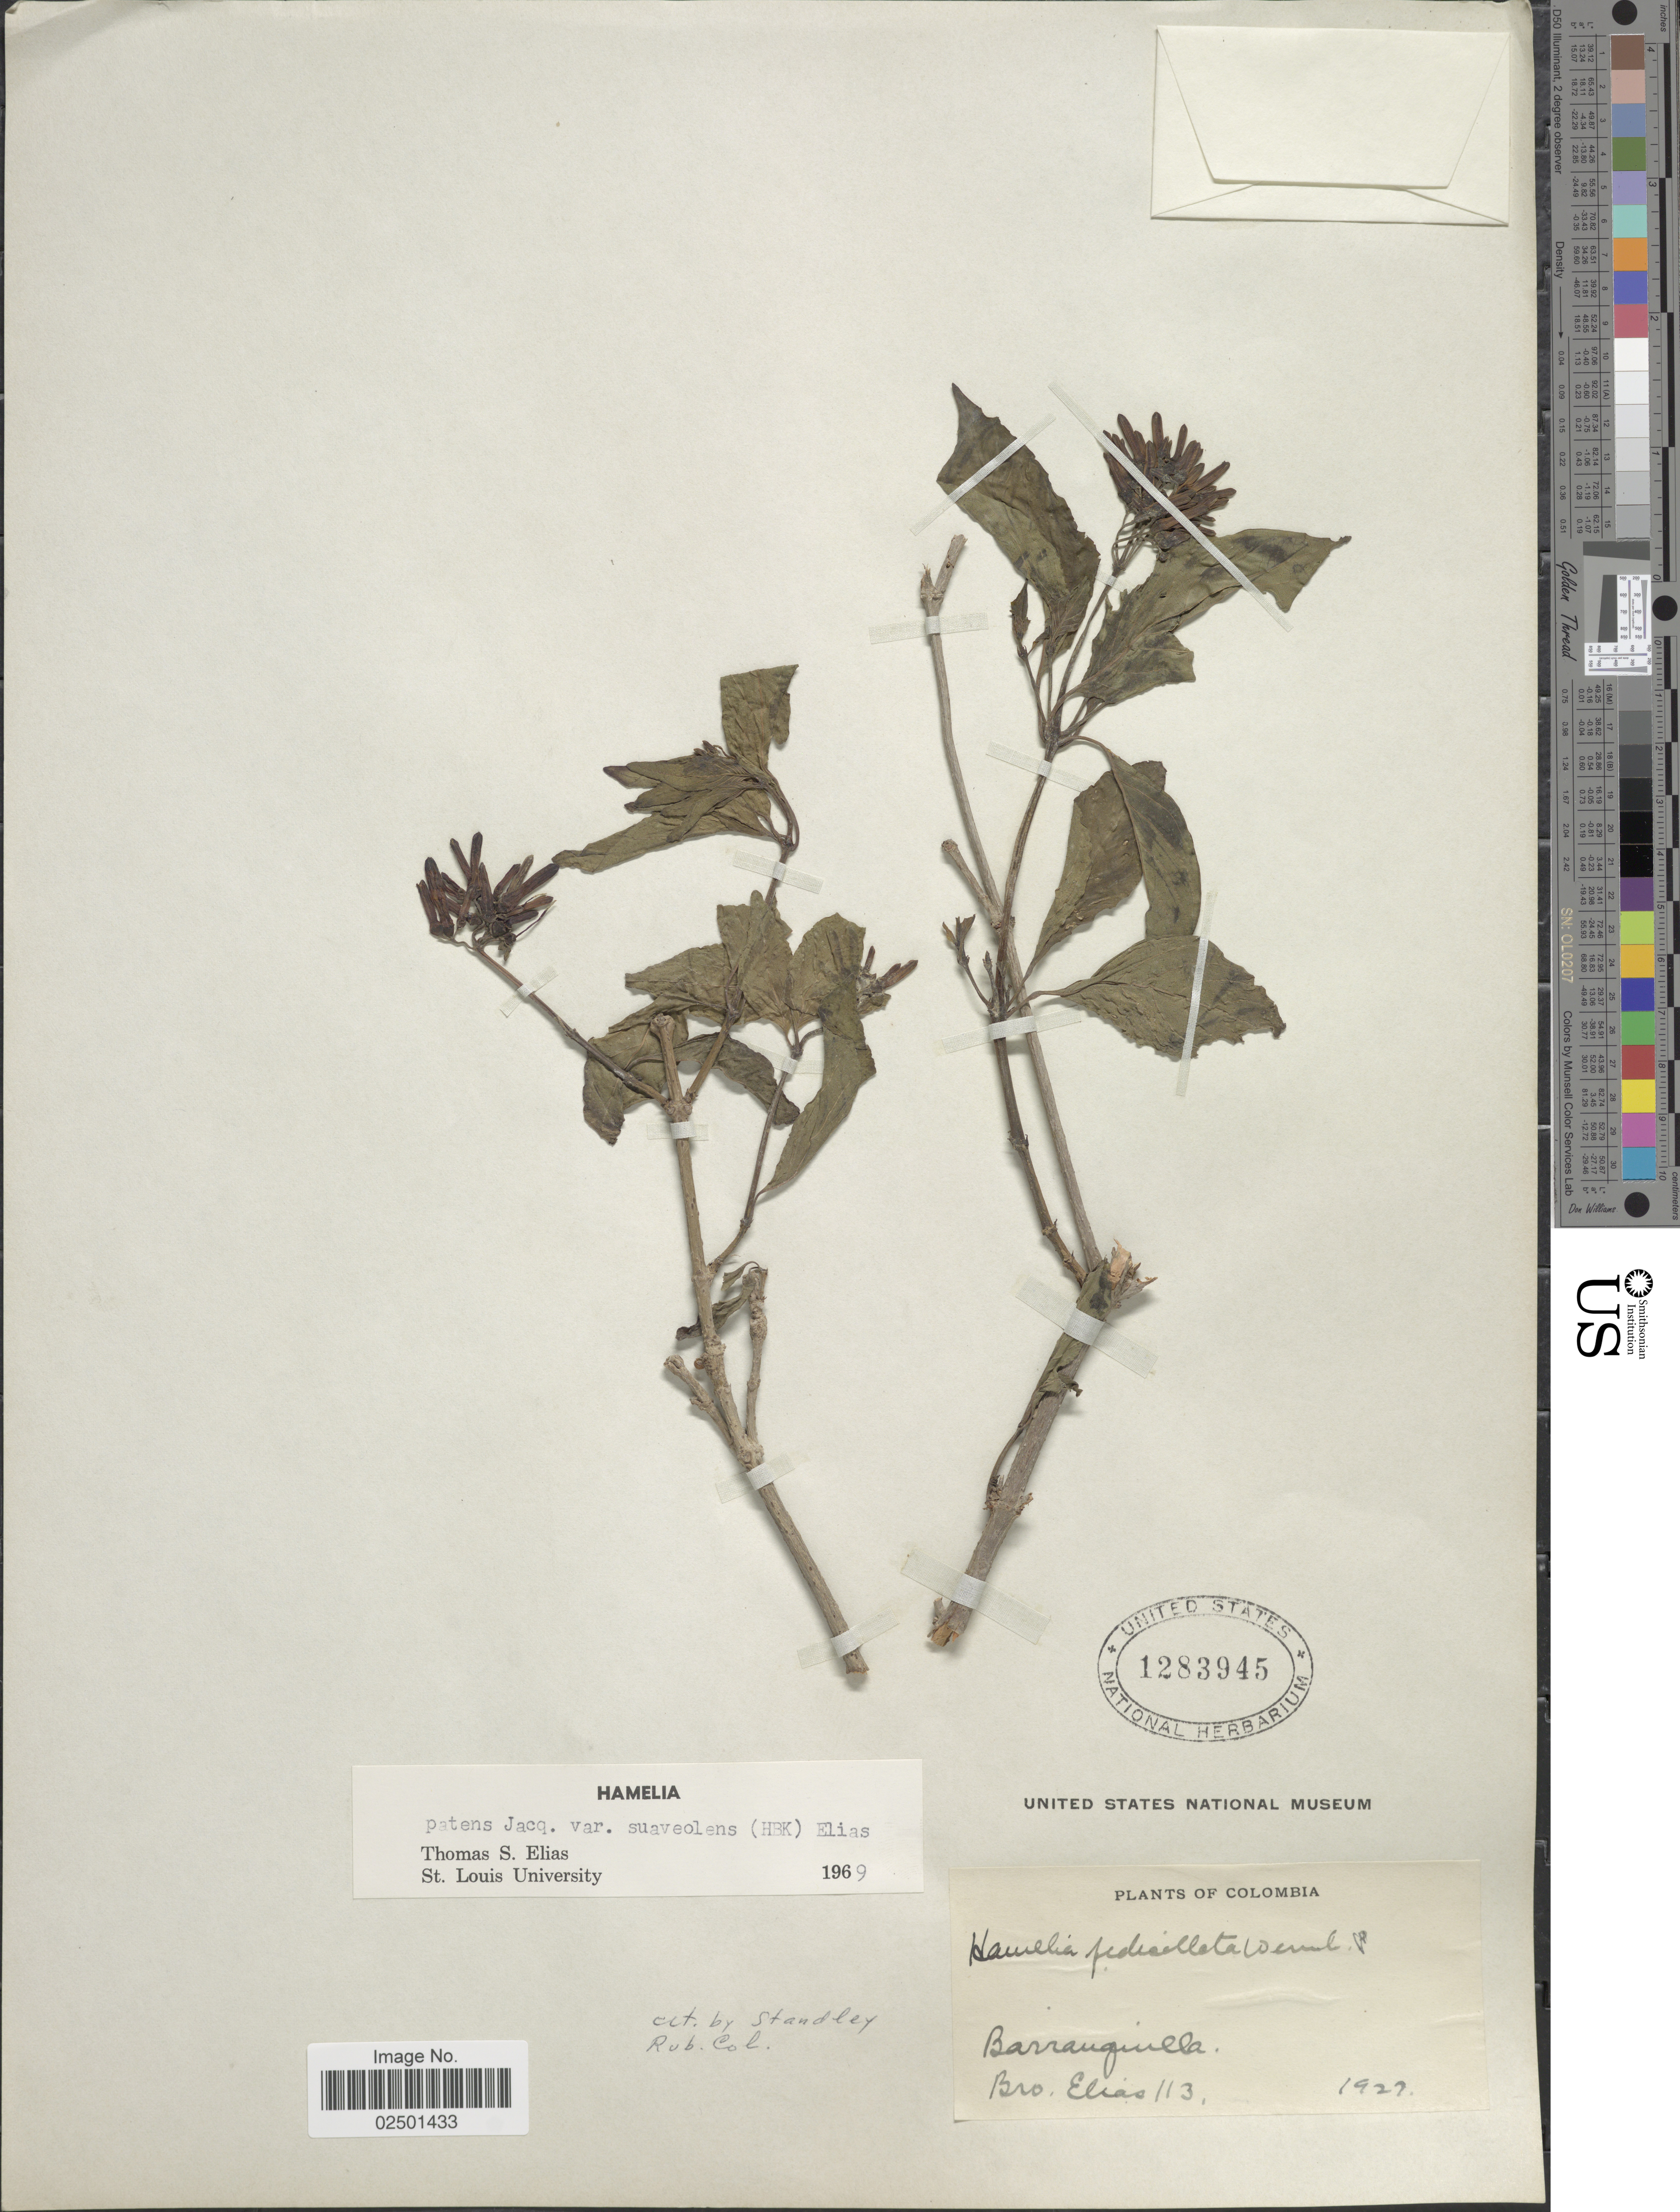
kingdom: Plantae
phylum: Tracheophyta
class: Magnoliopsida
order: Gentianales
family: Rubiaceae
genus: Hamelia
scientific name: Hamelia patens var. glabra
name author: Oerst.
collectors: Bro. Elias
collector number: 113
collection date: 1927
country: Colombia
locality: Barranquilla.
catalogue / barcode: US 1283945